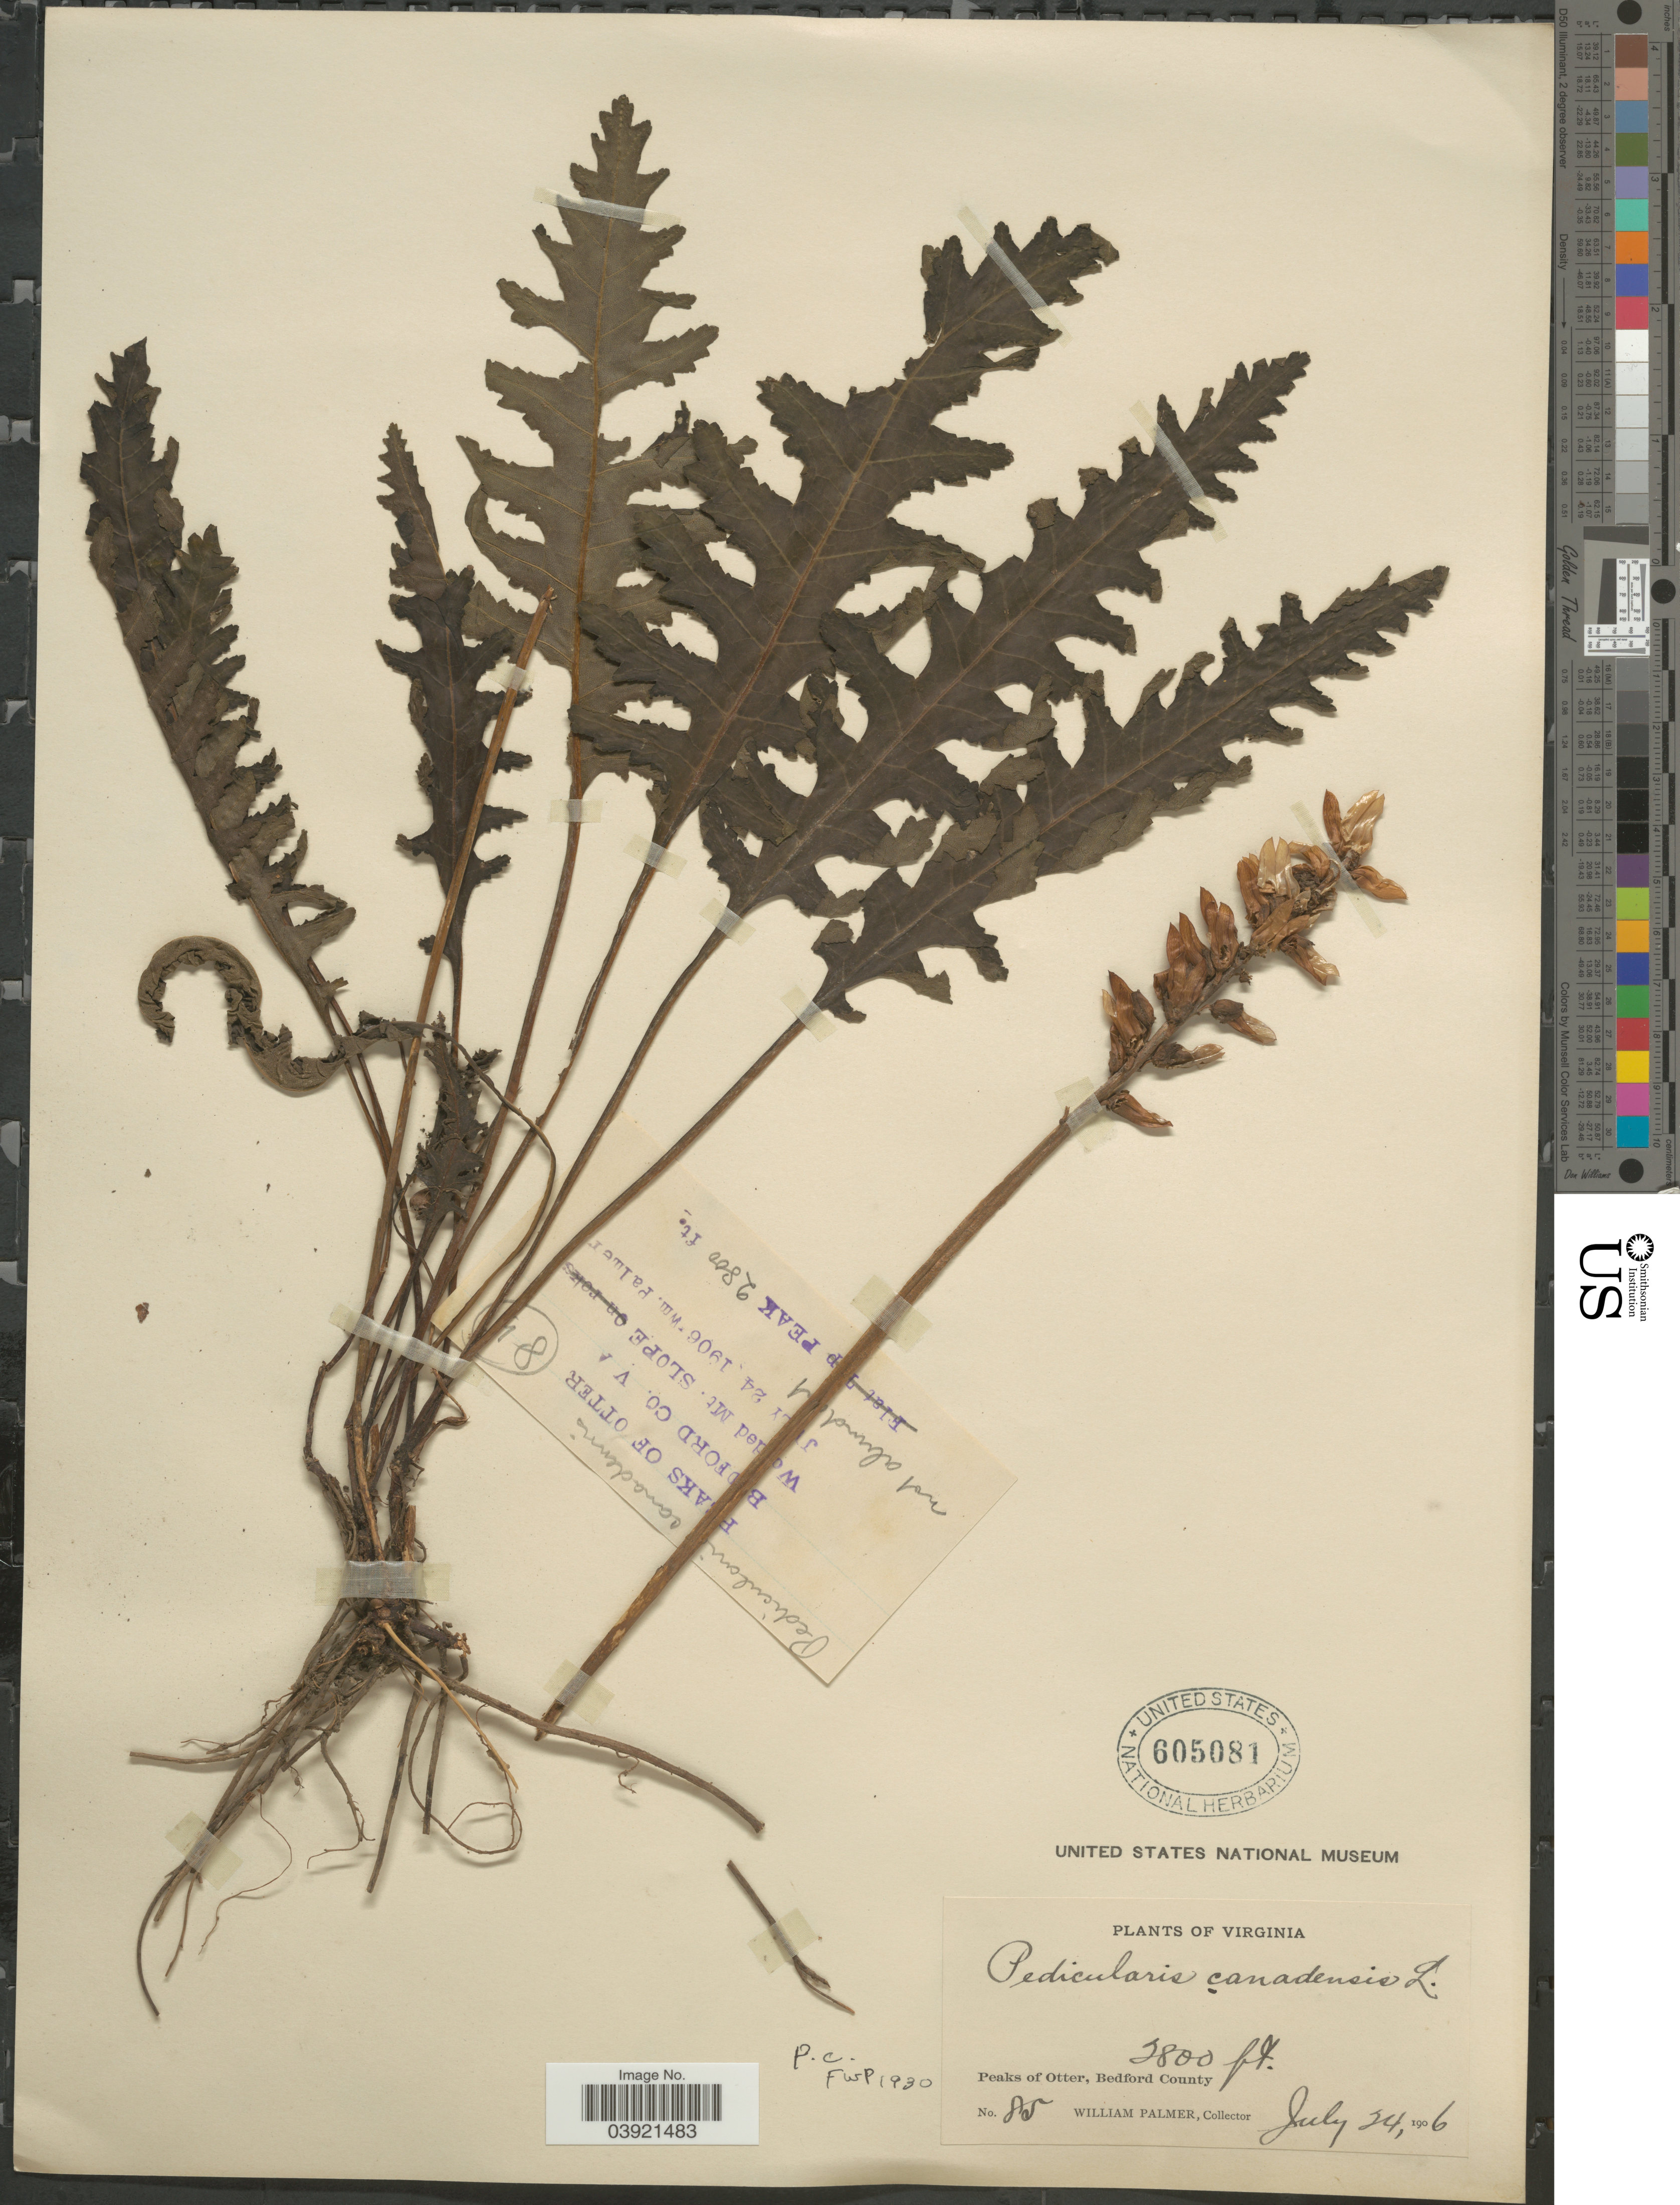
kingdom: Plantae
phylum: Tracheophyta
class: Magnoliopsida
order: Lamiales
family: Orobanchaceae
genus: Pedicularis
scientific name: Pedicularis canadensis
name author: L.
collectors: W. Palmer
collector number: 85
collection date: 1906-07-24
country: United States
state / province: Virginia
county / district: Bedford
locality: Peaks of Otter, Bedford County. Wooded Mt. Slope.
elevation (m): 853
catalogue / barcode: US 605081